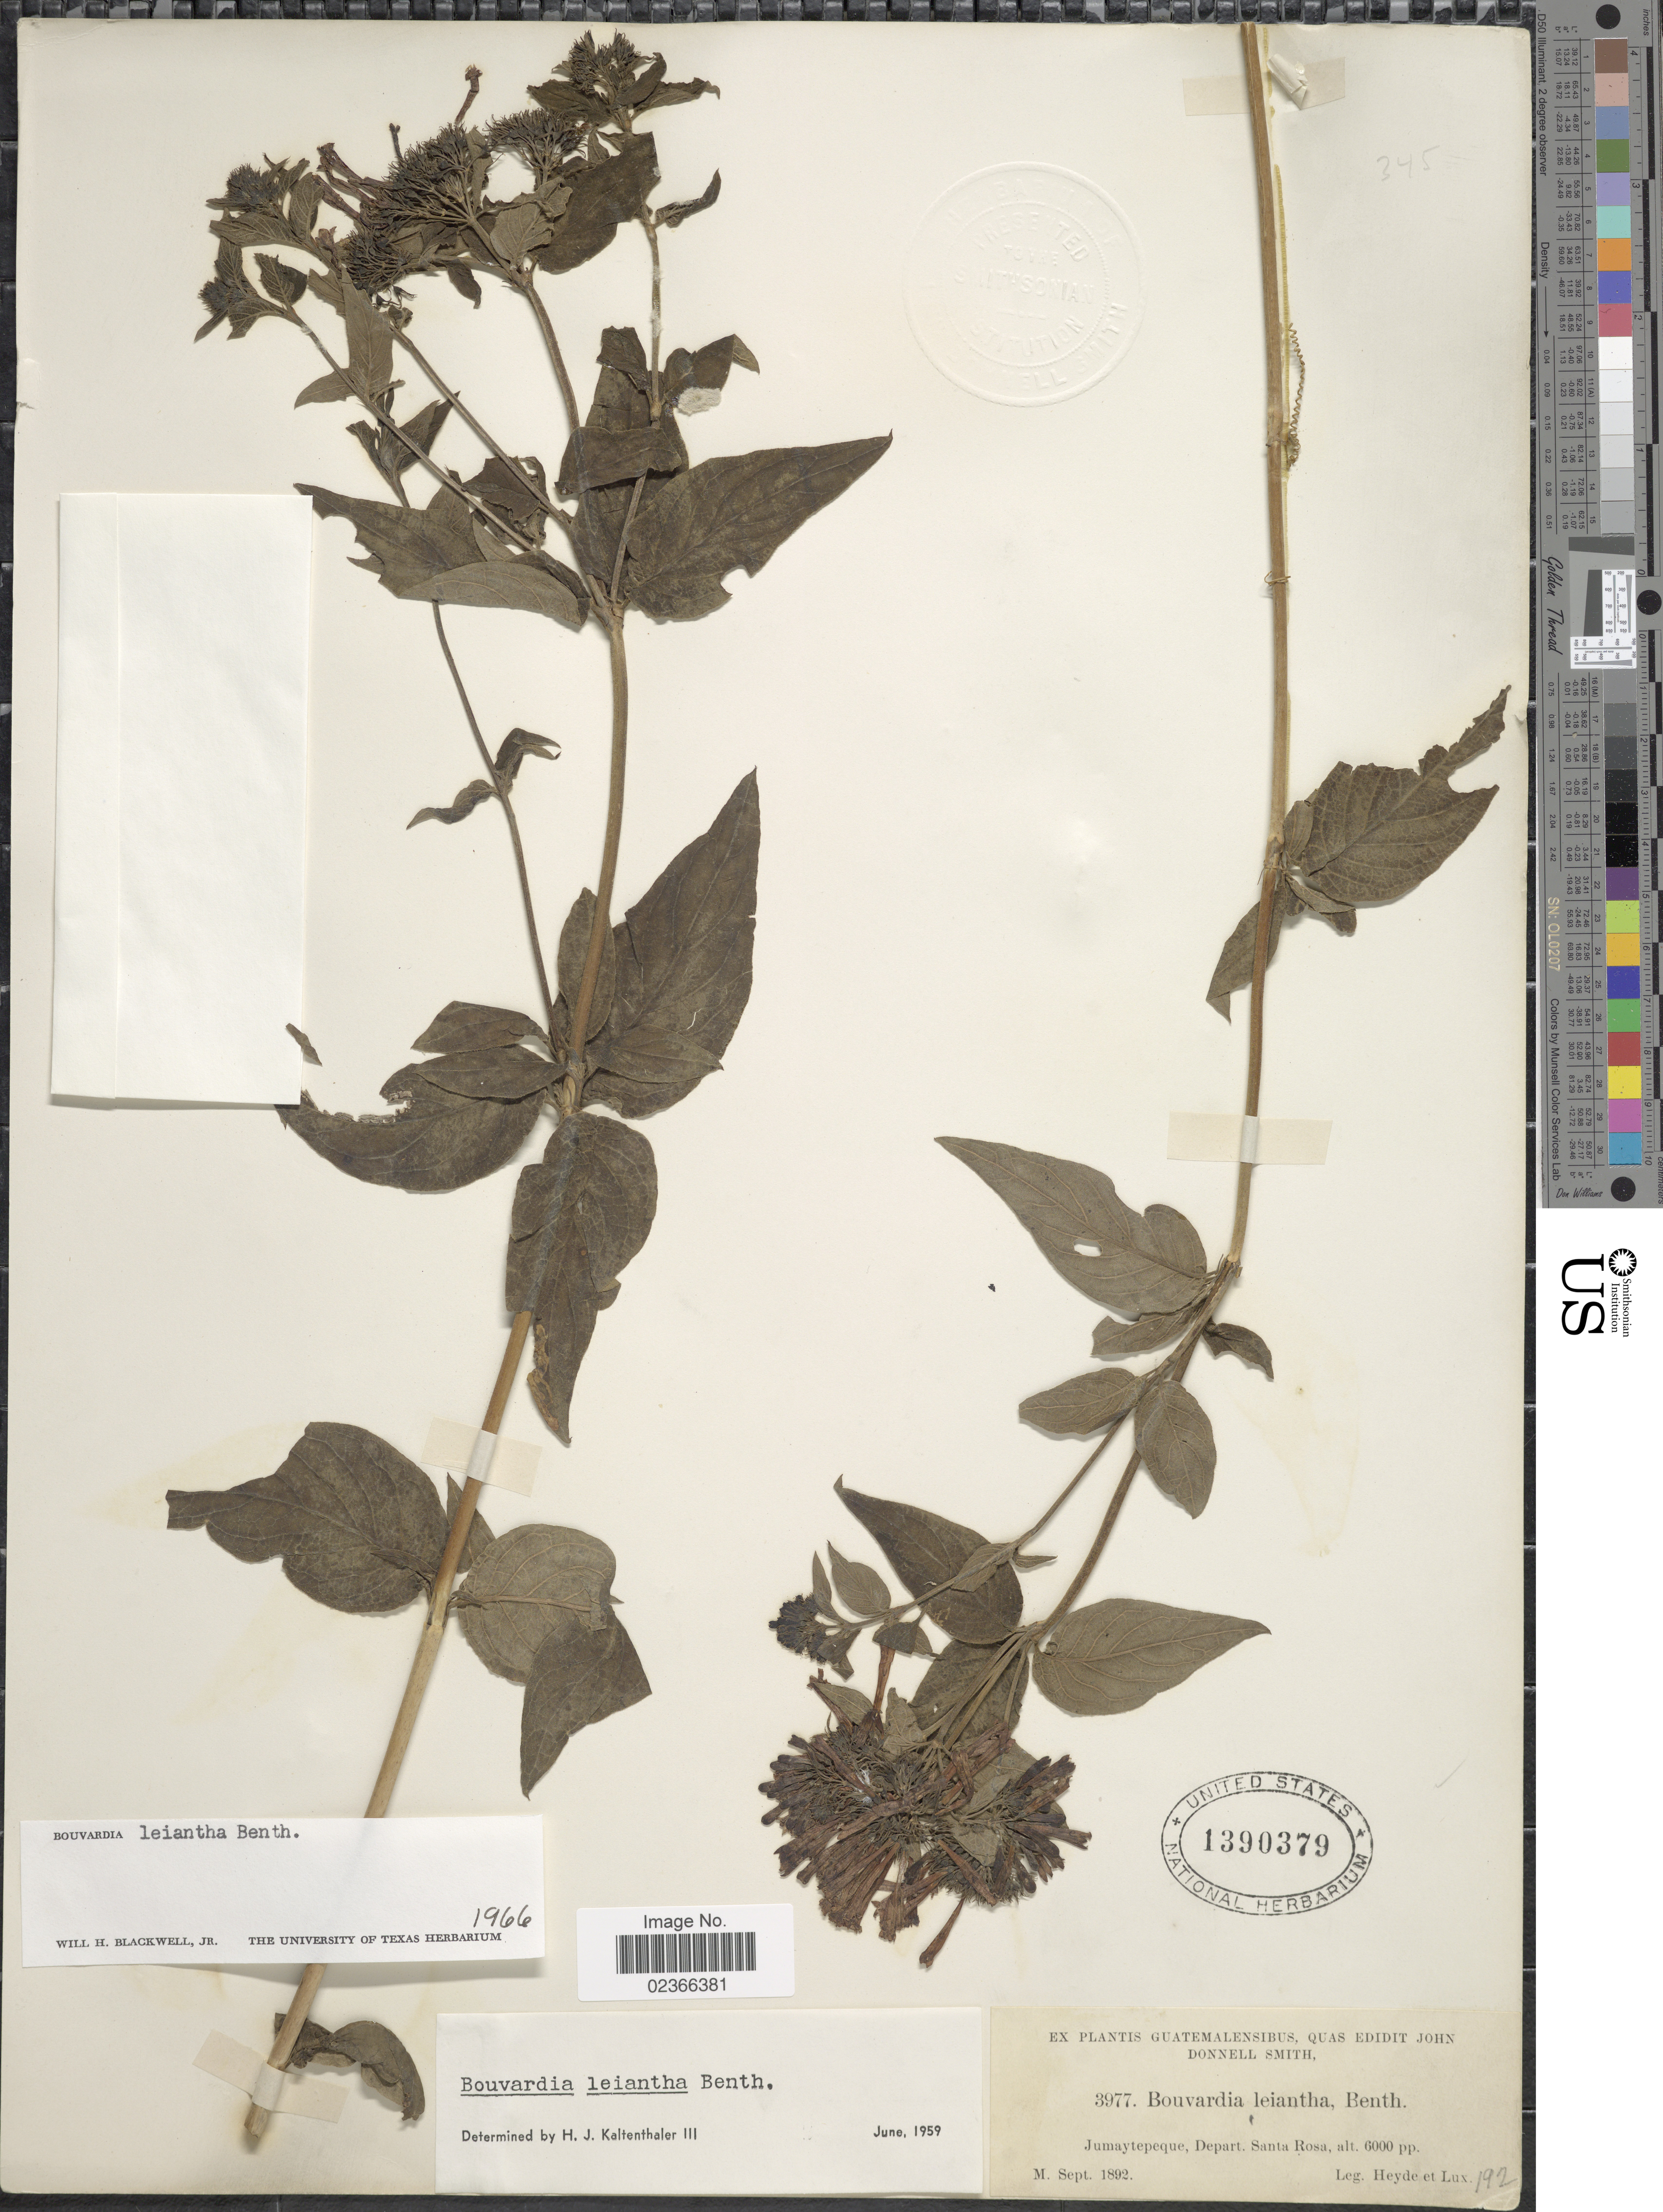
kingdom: Plantae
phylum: Tracheophyta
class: Magnoliopsida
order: Gentianales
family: Rubiaceae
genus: Bouvardia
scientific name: Bouvardia leiantha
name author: Benth.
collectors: Heyde & Lux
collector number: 3977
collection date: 1892-09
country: Guatemala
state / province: Santa Rosa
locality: Jumaytepeque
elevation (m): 1829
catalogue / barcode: US 1390379